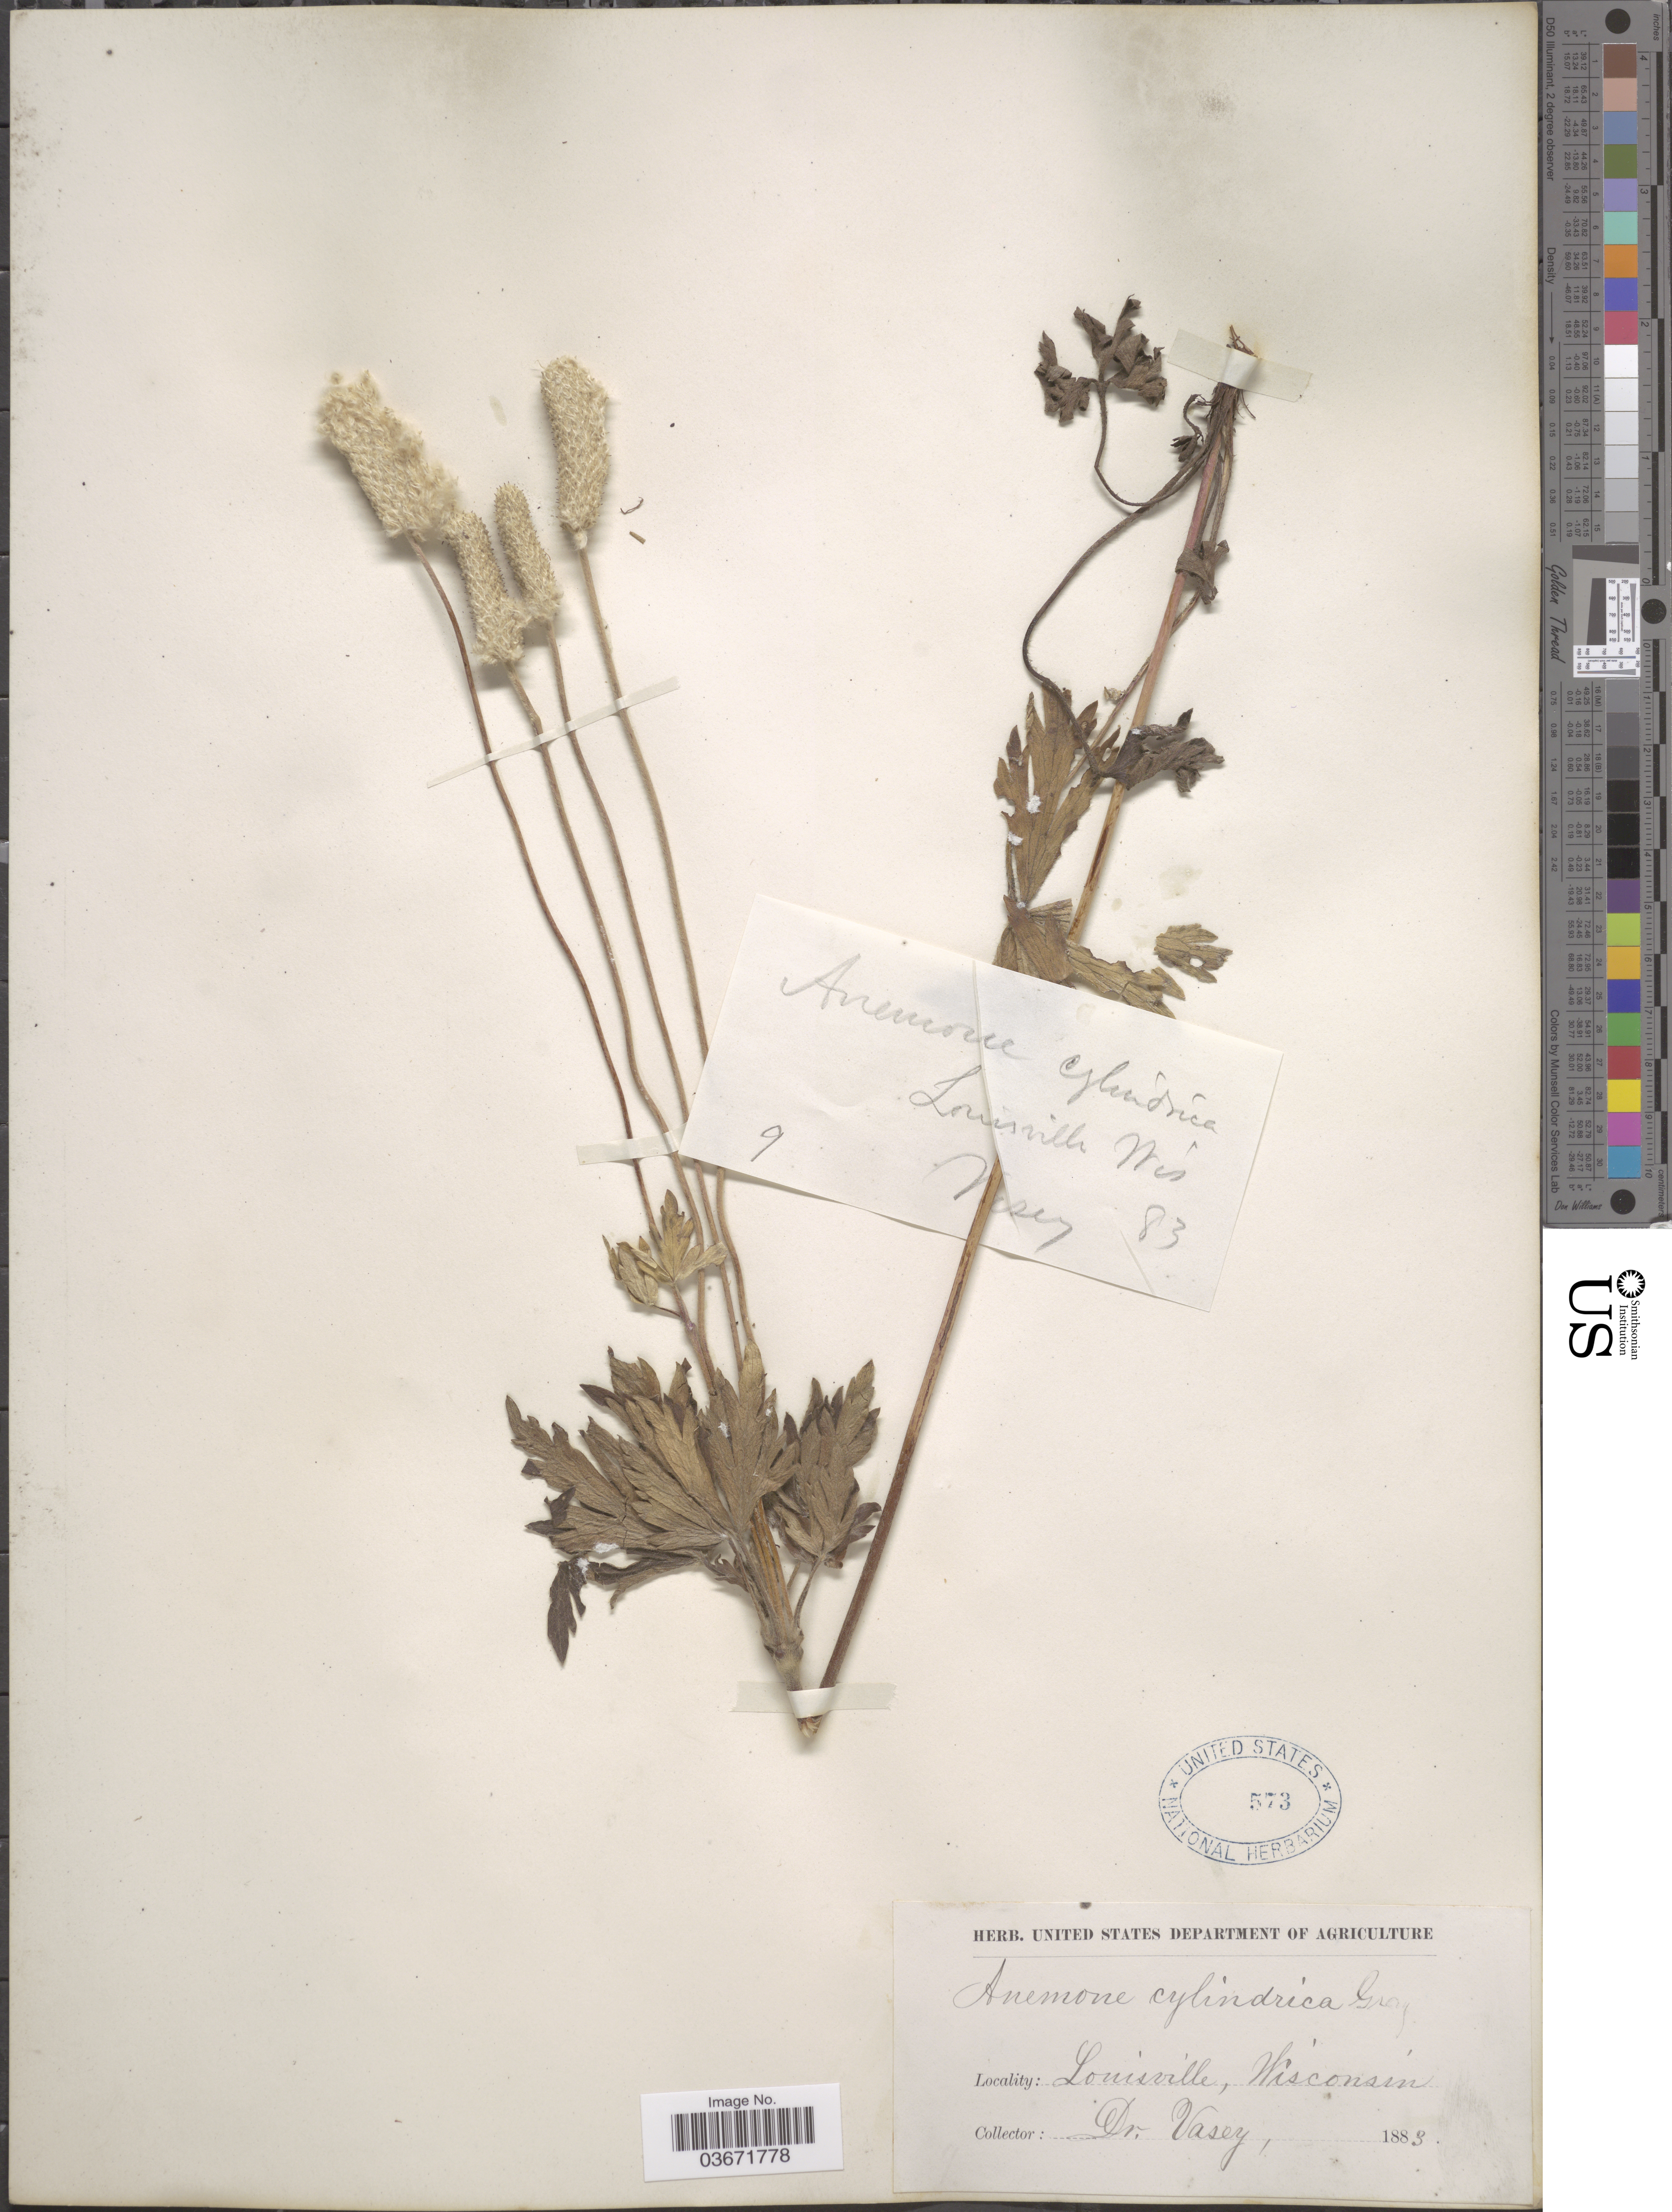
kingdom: Plantae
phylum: Tracheophyta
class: Magnoliopsida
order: Ranunculales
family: Ranunculaceae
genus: Anemone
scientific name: Anemone cylindrica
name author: A. Gray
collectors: Vasey, --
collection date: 1883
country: United States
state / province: Wisconsin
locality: Louisville.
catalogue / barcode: US 573